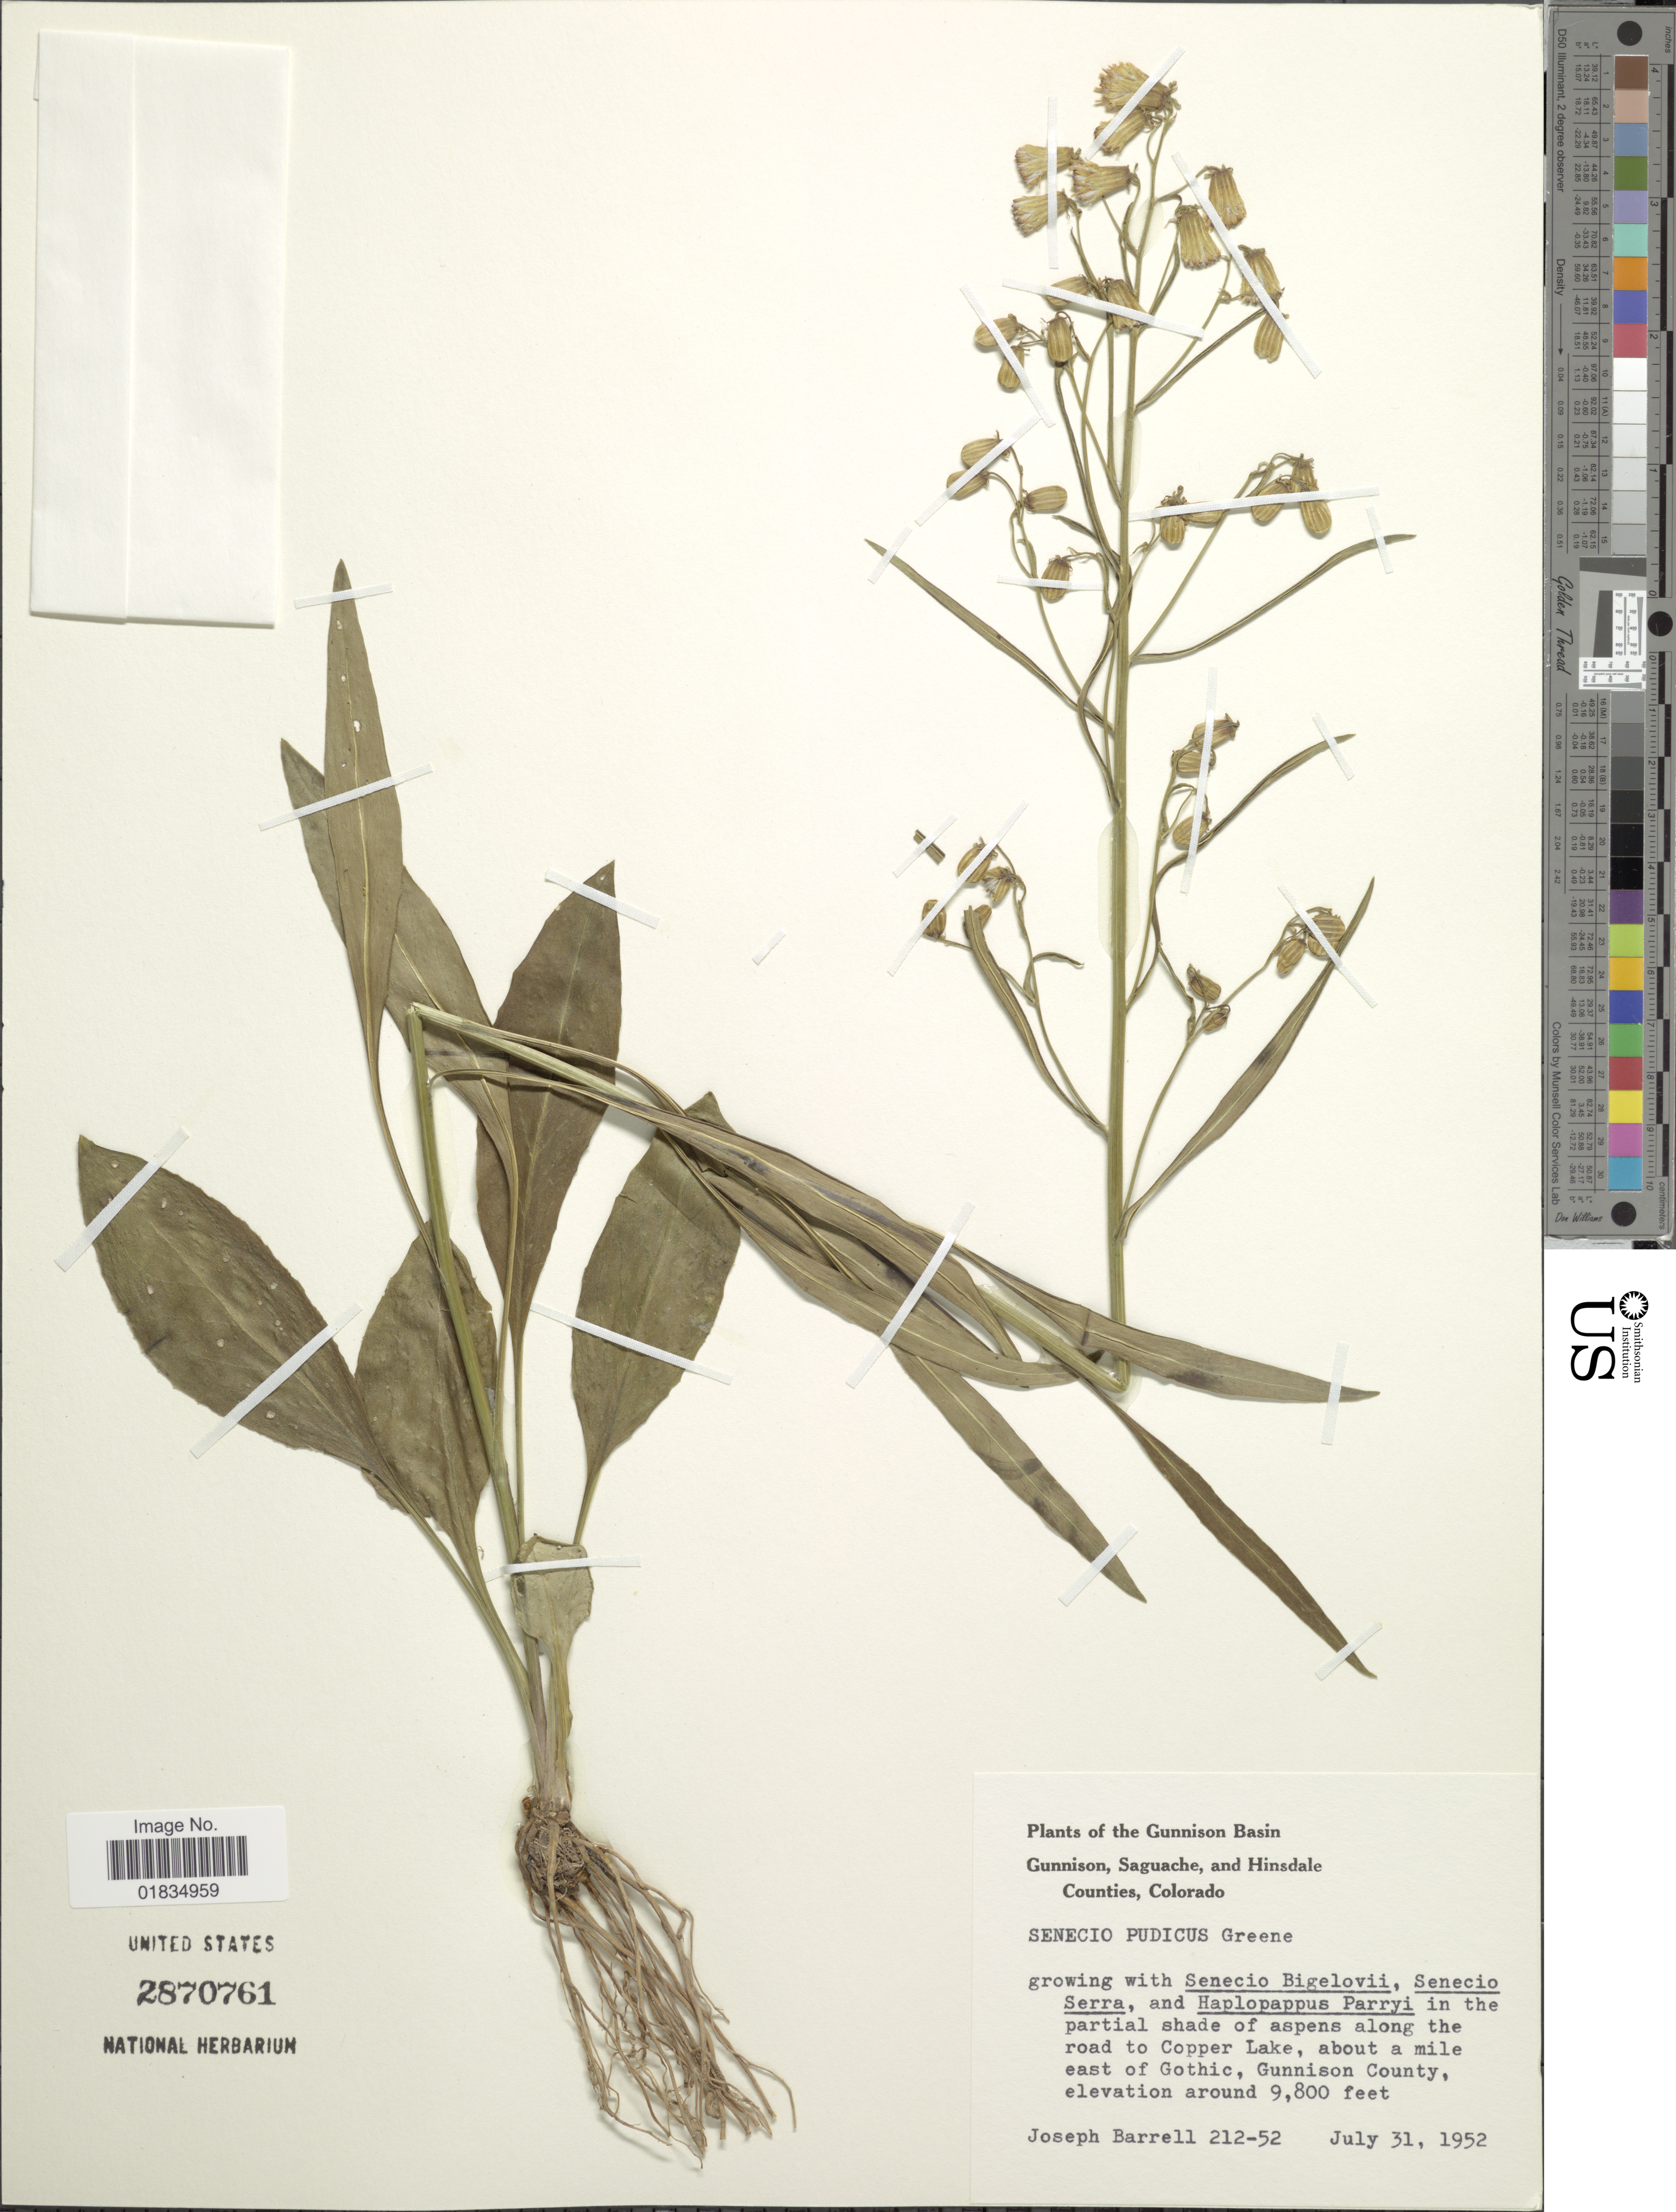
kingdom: Plantae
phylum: Tracheophyta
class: Magnoliopsida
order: Asterales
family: Asteraceae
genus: Senecio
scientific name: Senecio pudicus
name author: Greene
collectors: J. Barrell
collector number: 212-52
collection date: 1952-07-31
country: United States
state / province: Colorado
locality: Gunnison, Saguache and Hinsdale Counties. Along the road to Copper Lake, about a mile east of Gothic, Gunnison County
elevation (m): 2987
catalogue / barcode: US 2870761